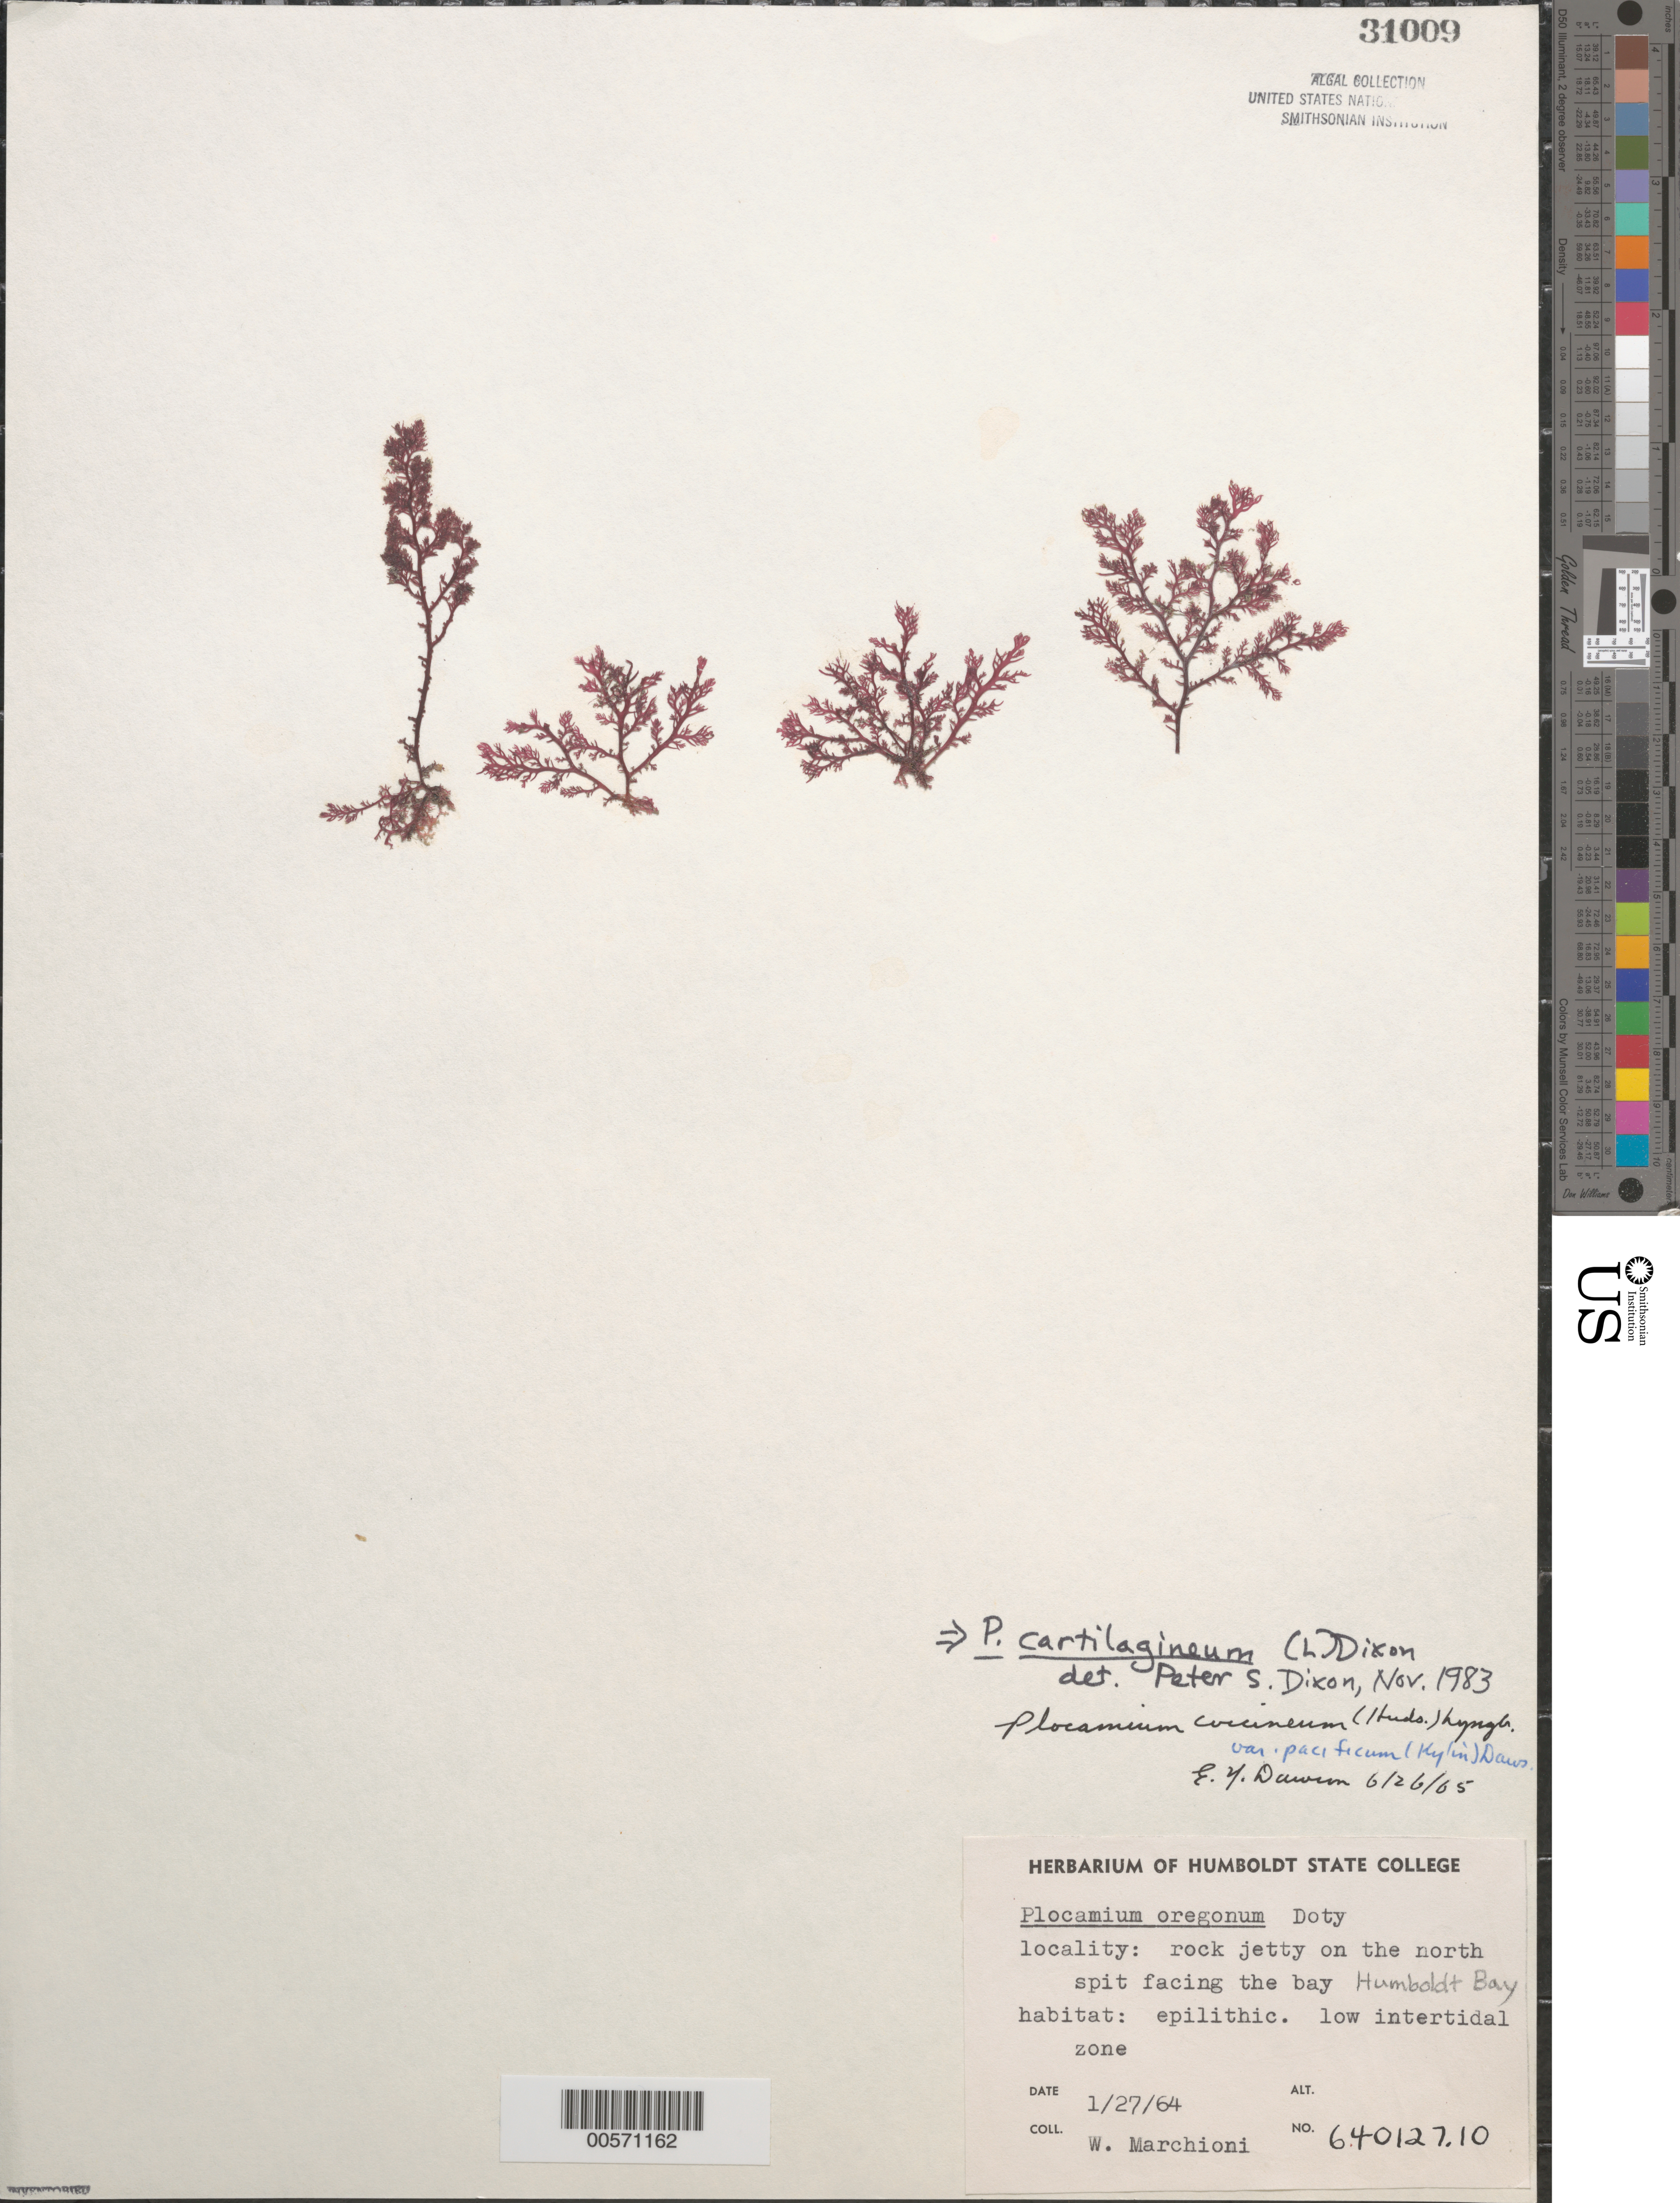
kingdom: Plantae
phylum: Rhodophyta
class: Florideophyceae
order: Plocamiales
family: Plocamiaceae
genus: Plocamium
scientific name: Plocamium cartilagineum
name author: (L.) P.S. Dixon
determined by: Dixon, P. S.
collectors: W. Marchioni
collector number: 640127.10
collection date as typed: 27 Jan 1964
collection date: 1964-01-27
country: United States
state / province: California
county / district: Humboldt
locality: Humboldt Bay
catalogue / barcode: US 31009